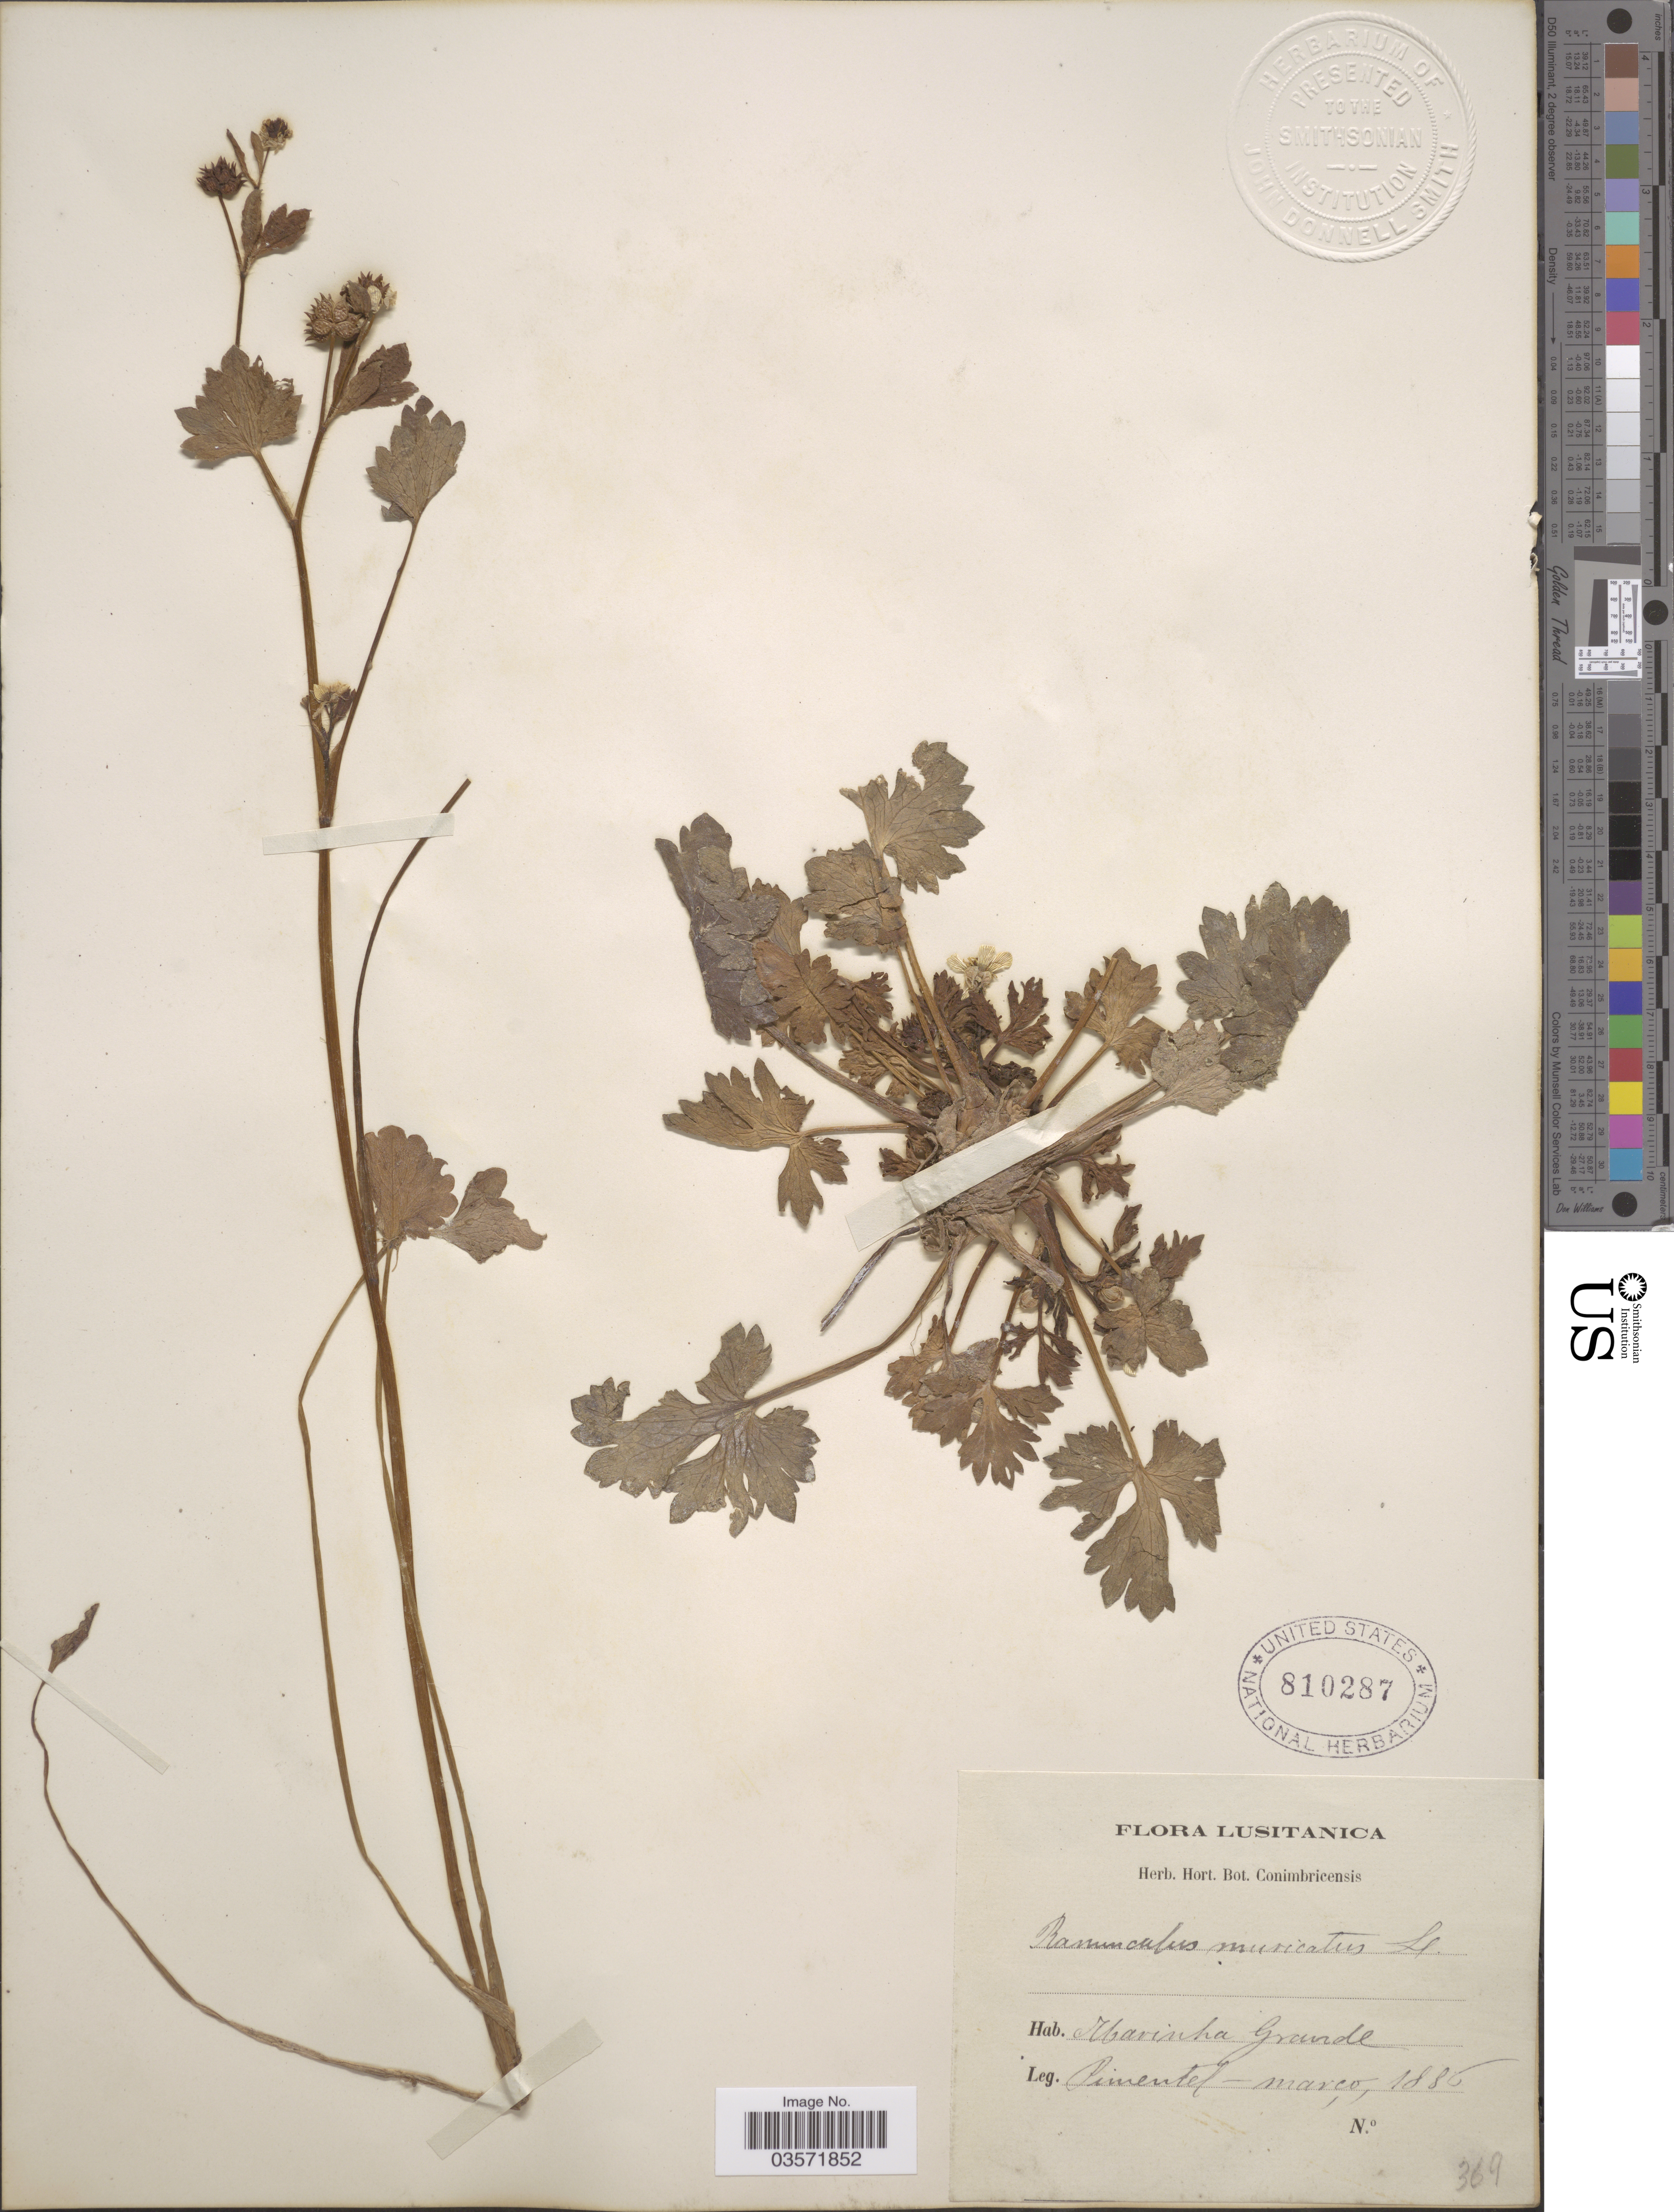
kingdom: Plantae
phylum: Tracheophyta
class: Magnoliopsida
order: Ranunculales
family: Ranunculaceae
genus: Ranunculus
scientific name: Ranunculus muricatus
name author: L.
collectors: -. Pimentel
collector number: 369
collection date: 1886-03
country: Portugal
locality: Lusitanica. Marinha Grande.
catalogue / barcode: US 810287